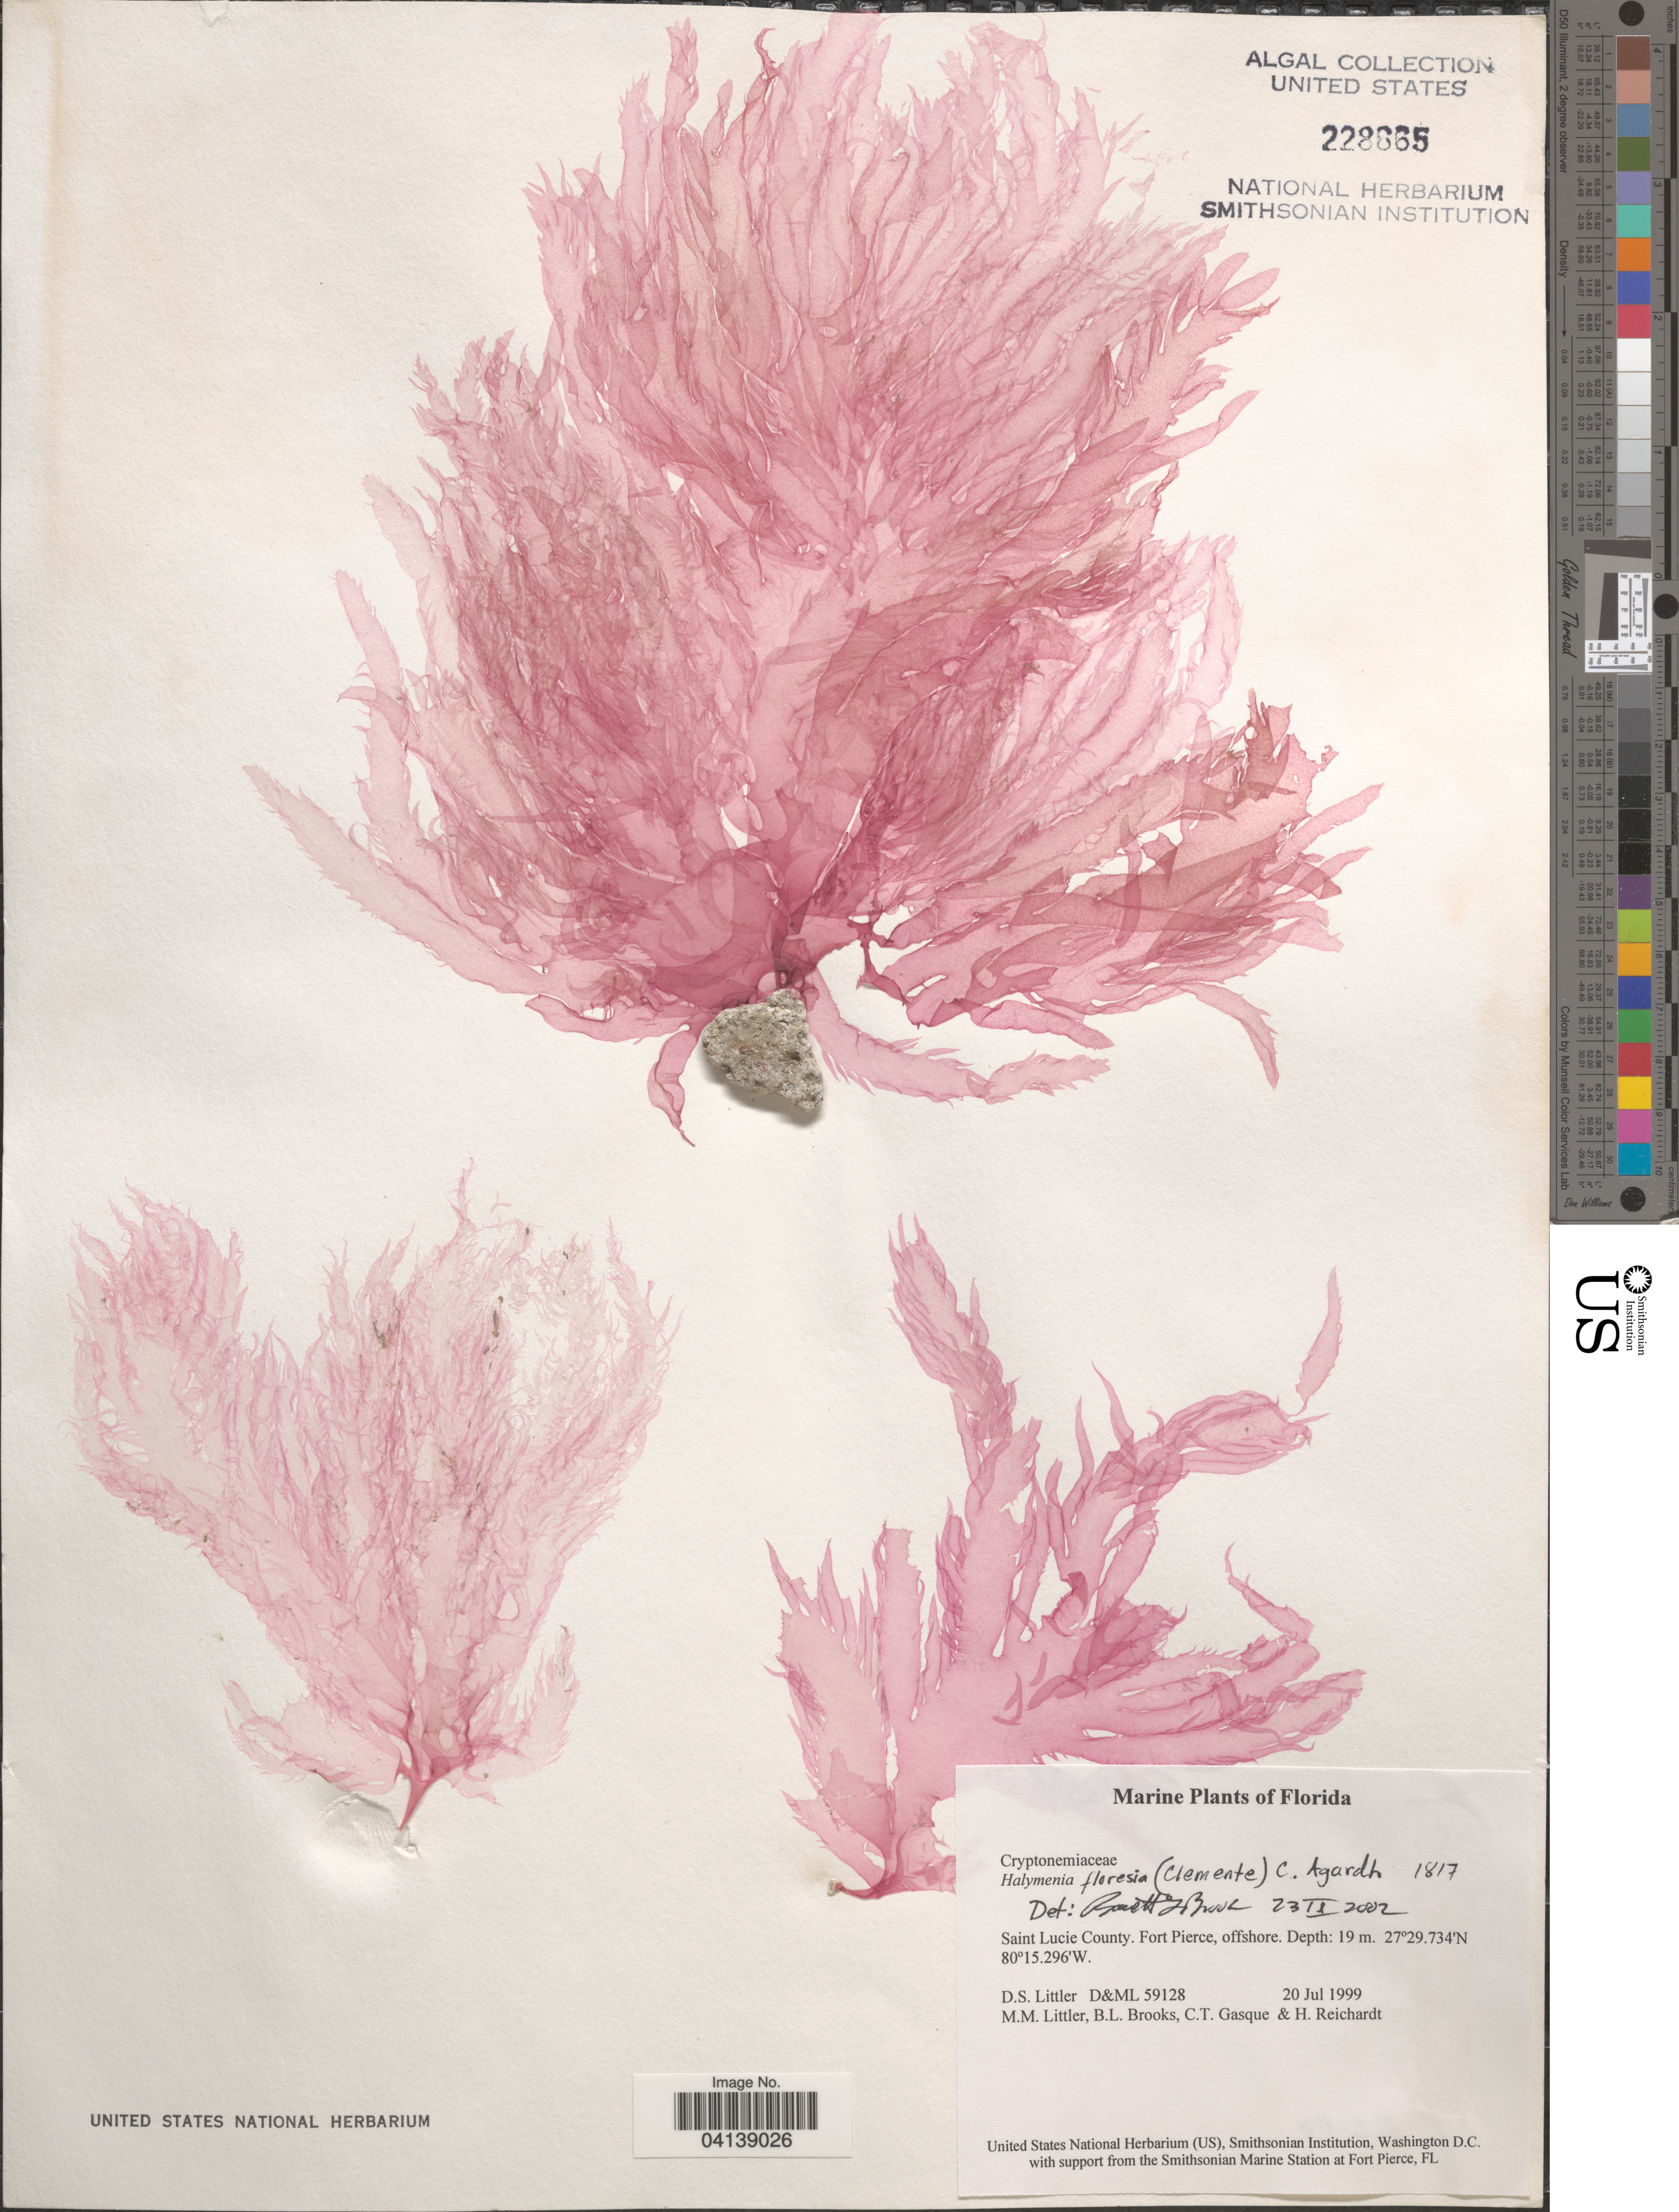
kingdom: Plantae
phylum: Rhodophyta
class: Florideophyceae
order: Halymeniales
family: Halymeniaceae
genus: Halymenia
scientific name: Halymenia floresii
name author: (Clemente) C. Agardh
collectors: D. S. Littler, B. Brooks, C. Gasque & H. W. Reichardt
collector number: D&ML 59128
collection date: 1999-07-20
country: United States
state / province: Florida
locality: Saint Lucie County. Fort Pierce, offshore.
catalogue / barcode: US 228665